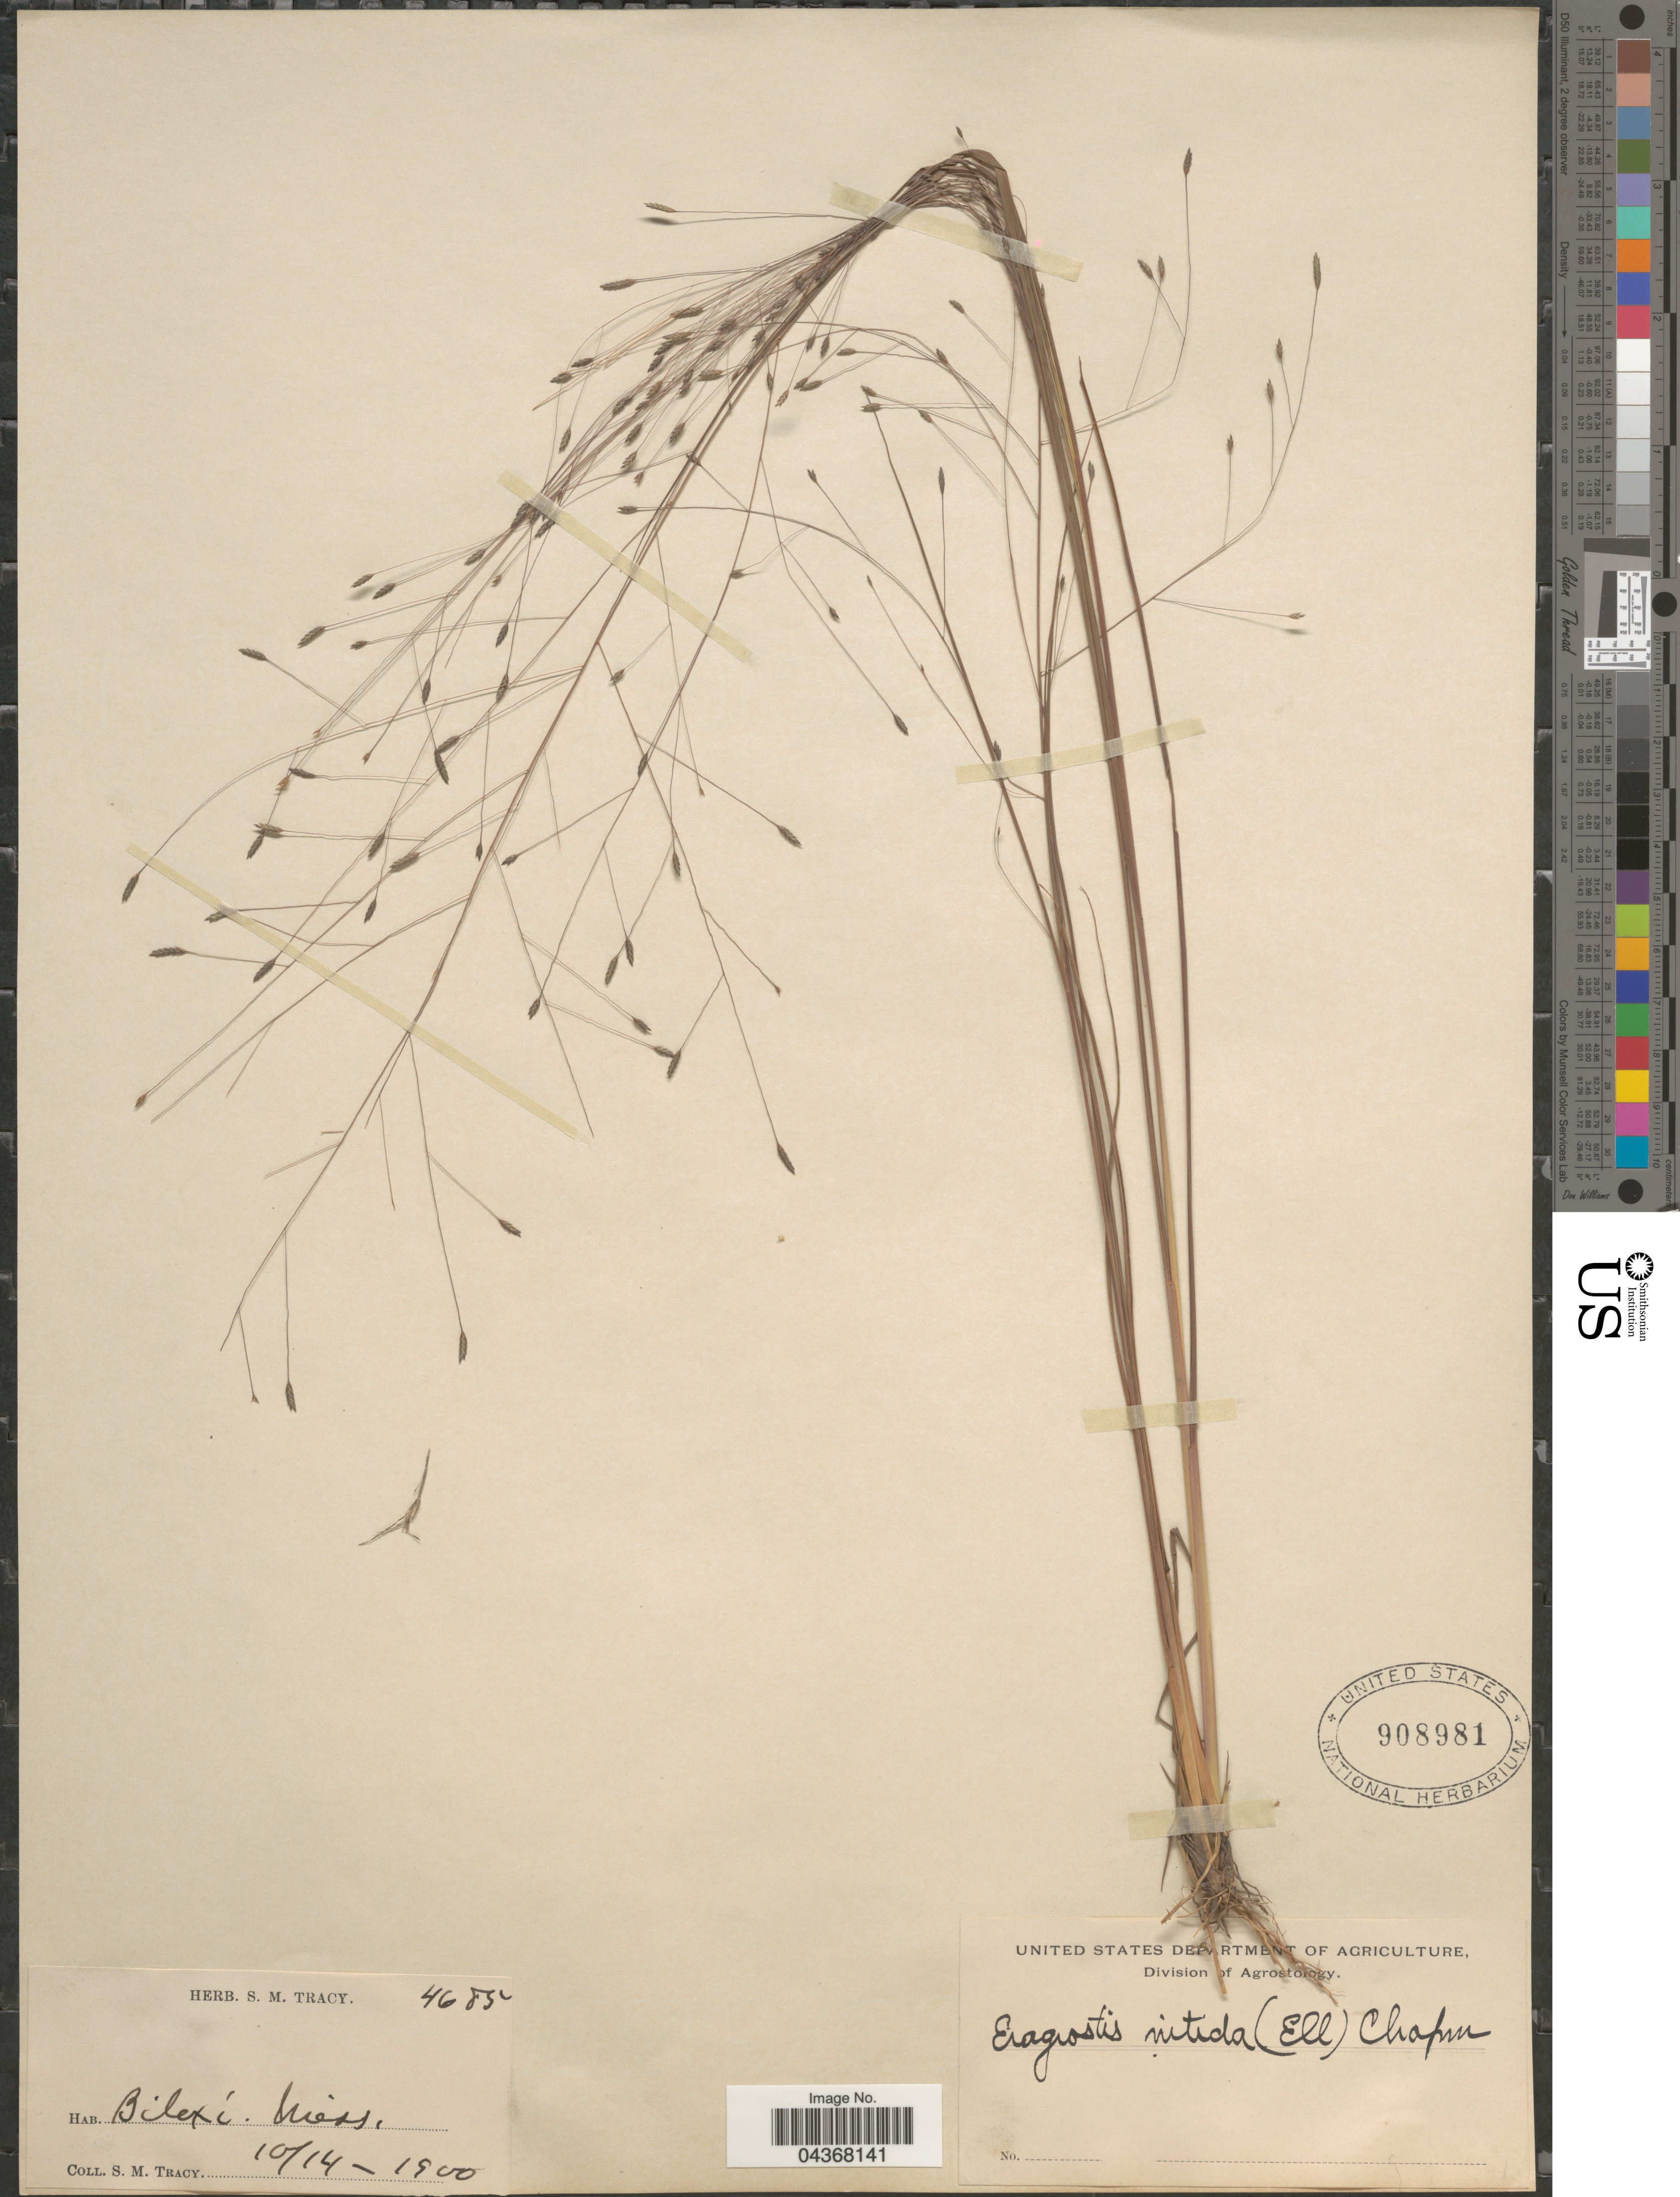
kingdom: Plantae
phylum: Tracheophyta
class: Liliopsida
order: Poales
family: Poaceae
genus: Eragrostis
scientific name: Eragrostis elliottii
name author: S. Watson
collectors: S. M. Tracy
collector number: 4685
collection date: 1900-10-14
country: United States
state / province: Mississippi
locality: Biloxi.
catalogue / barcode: US 908981